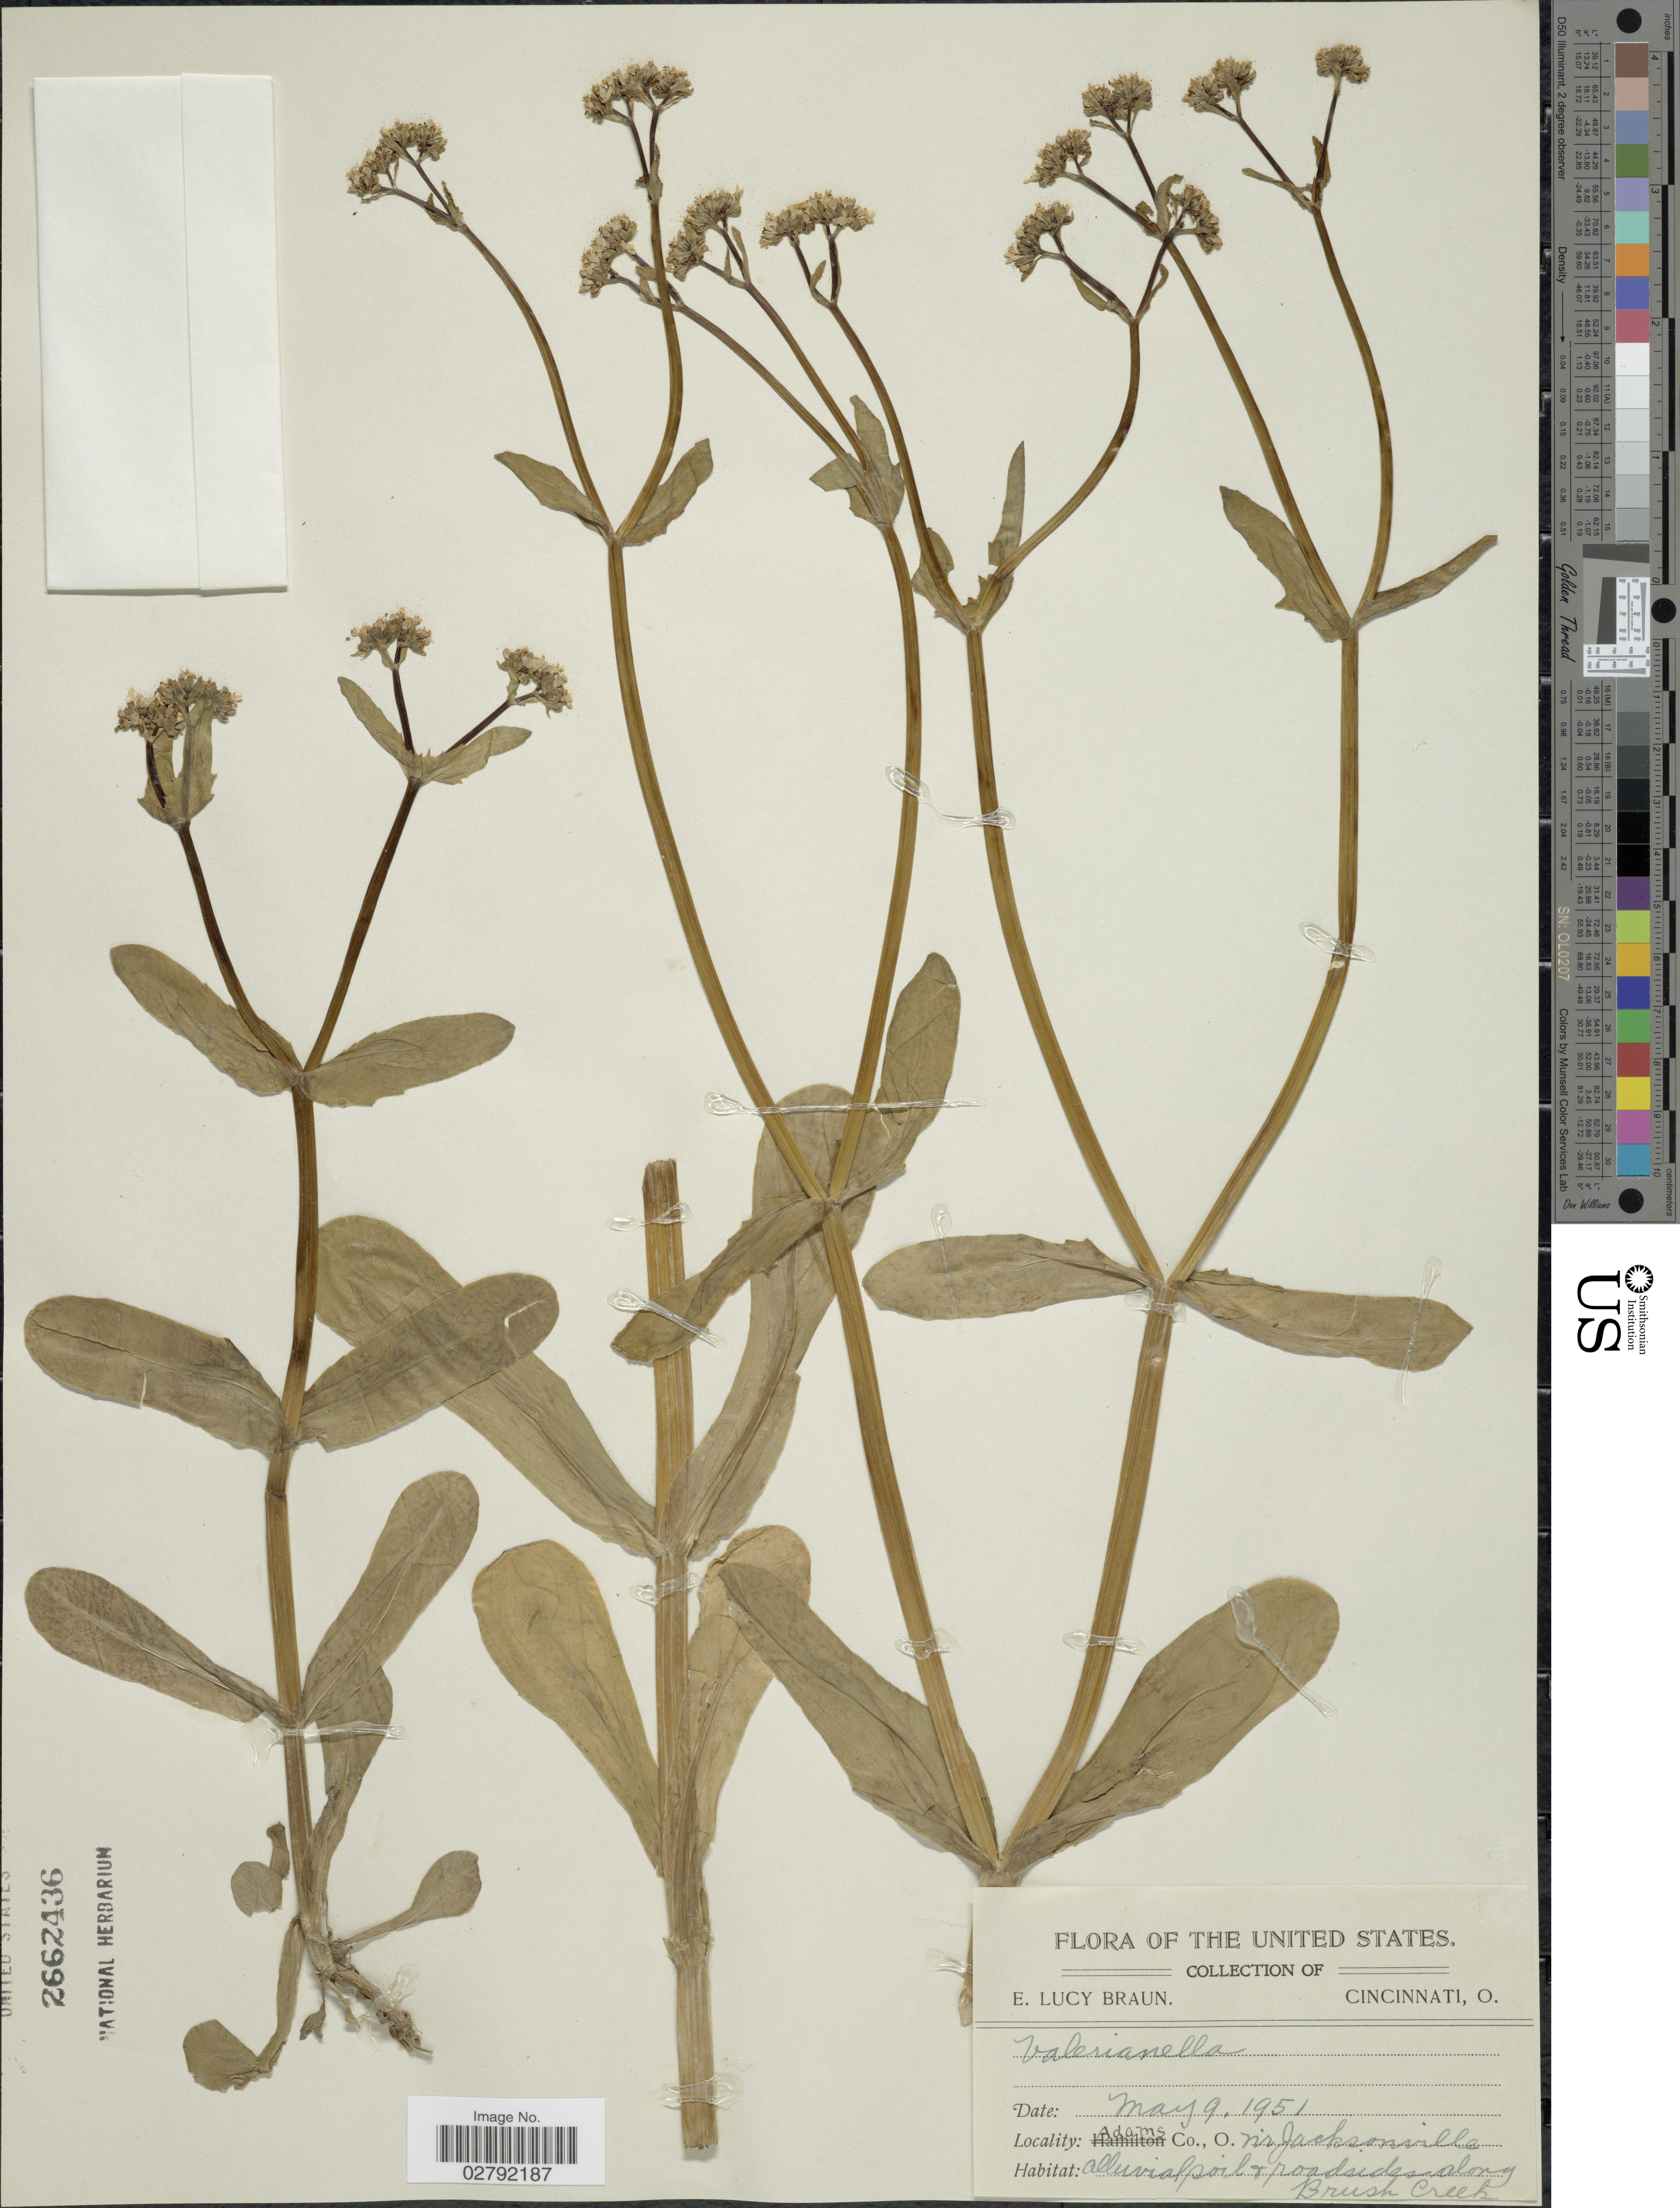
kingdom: Plantae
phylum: Tracheophyta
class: Magnoliopsida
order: Dipsacales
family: Caprifoliaceae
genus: Valerianella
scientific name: Valerianella sp.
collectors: E. L. Braun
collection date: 1951-05-09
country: United States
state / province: Ohio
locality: Adams Co. Nr Jacksonville. Roadsides along Brush Creek.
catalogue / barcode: US 2662436